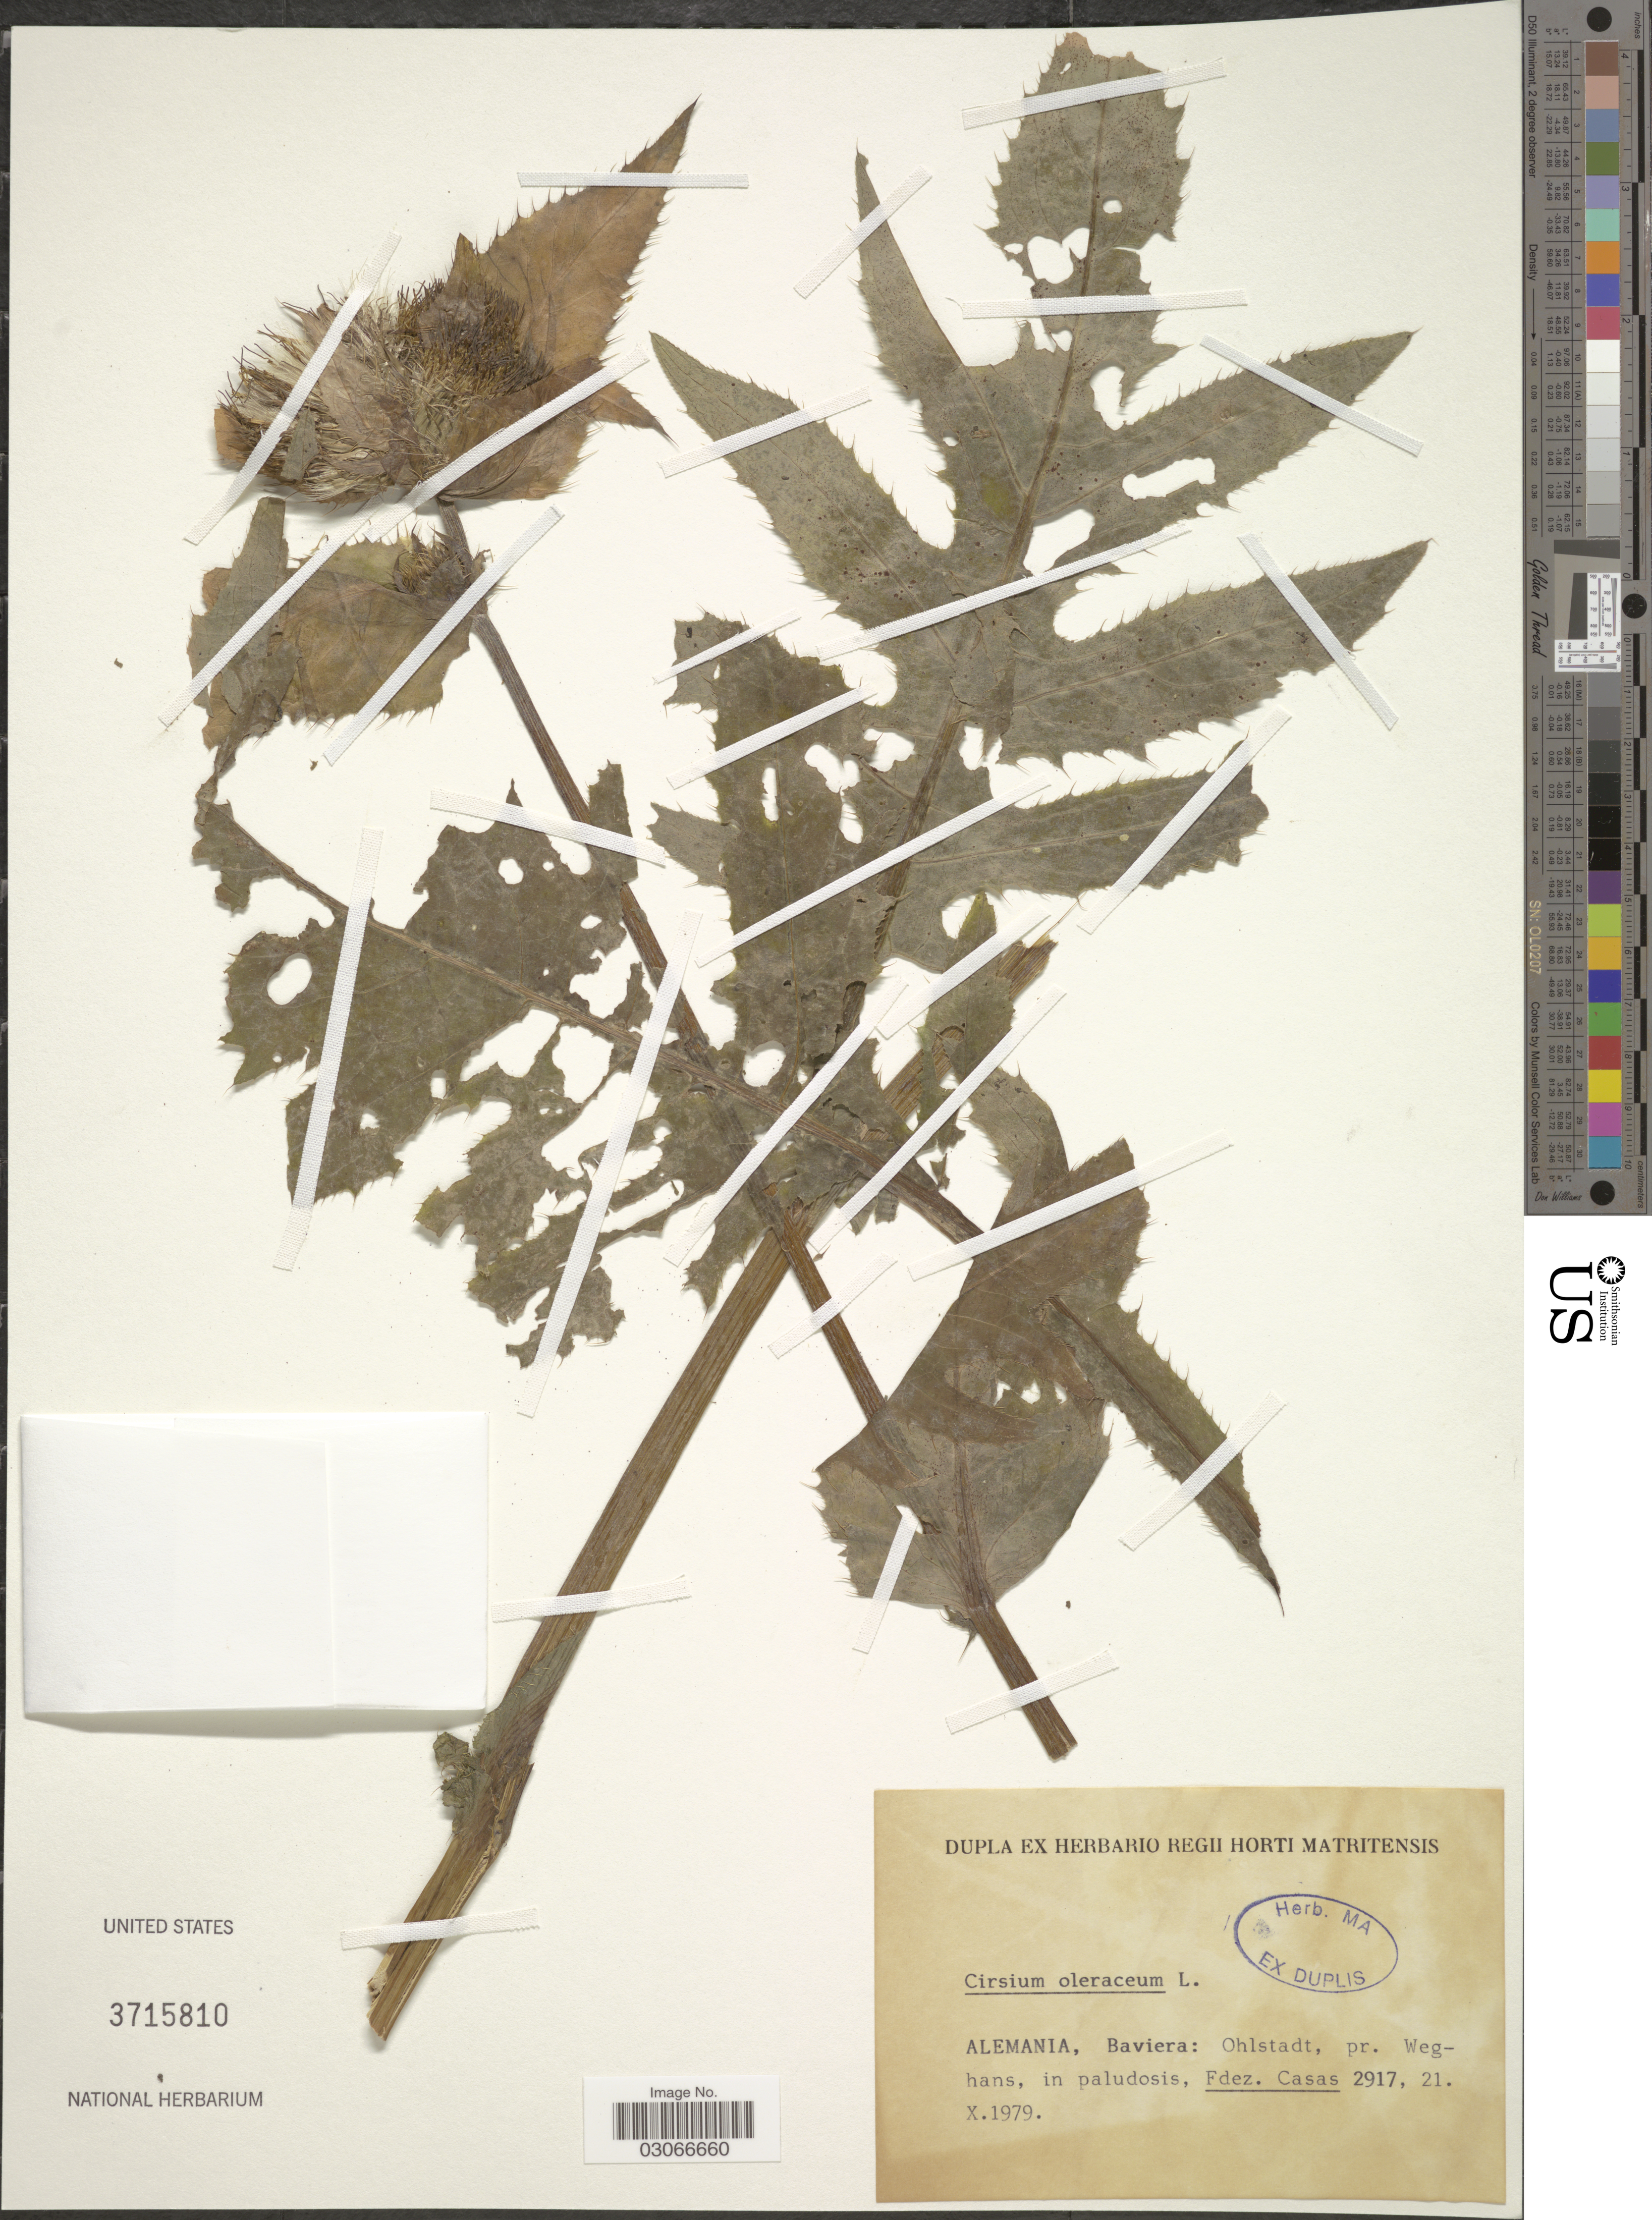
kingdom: Plantae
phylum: Tracheophyta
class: Magnoliopsida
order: Asterales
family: Asteraceae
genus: Cirsium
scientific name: Cirsium oleraceum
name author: (L.) Scop.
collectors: F. Casas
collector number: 2917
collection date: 1979-10-21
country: Germany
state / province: Bayern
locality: Alemanie, Baviera: Ohlstadt, pr. Weghans.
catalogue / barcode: US 3715810